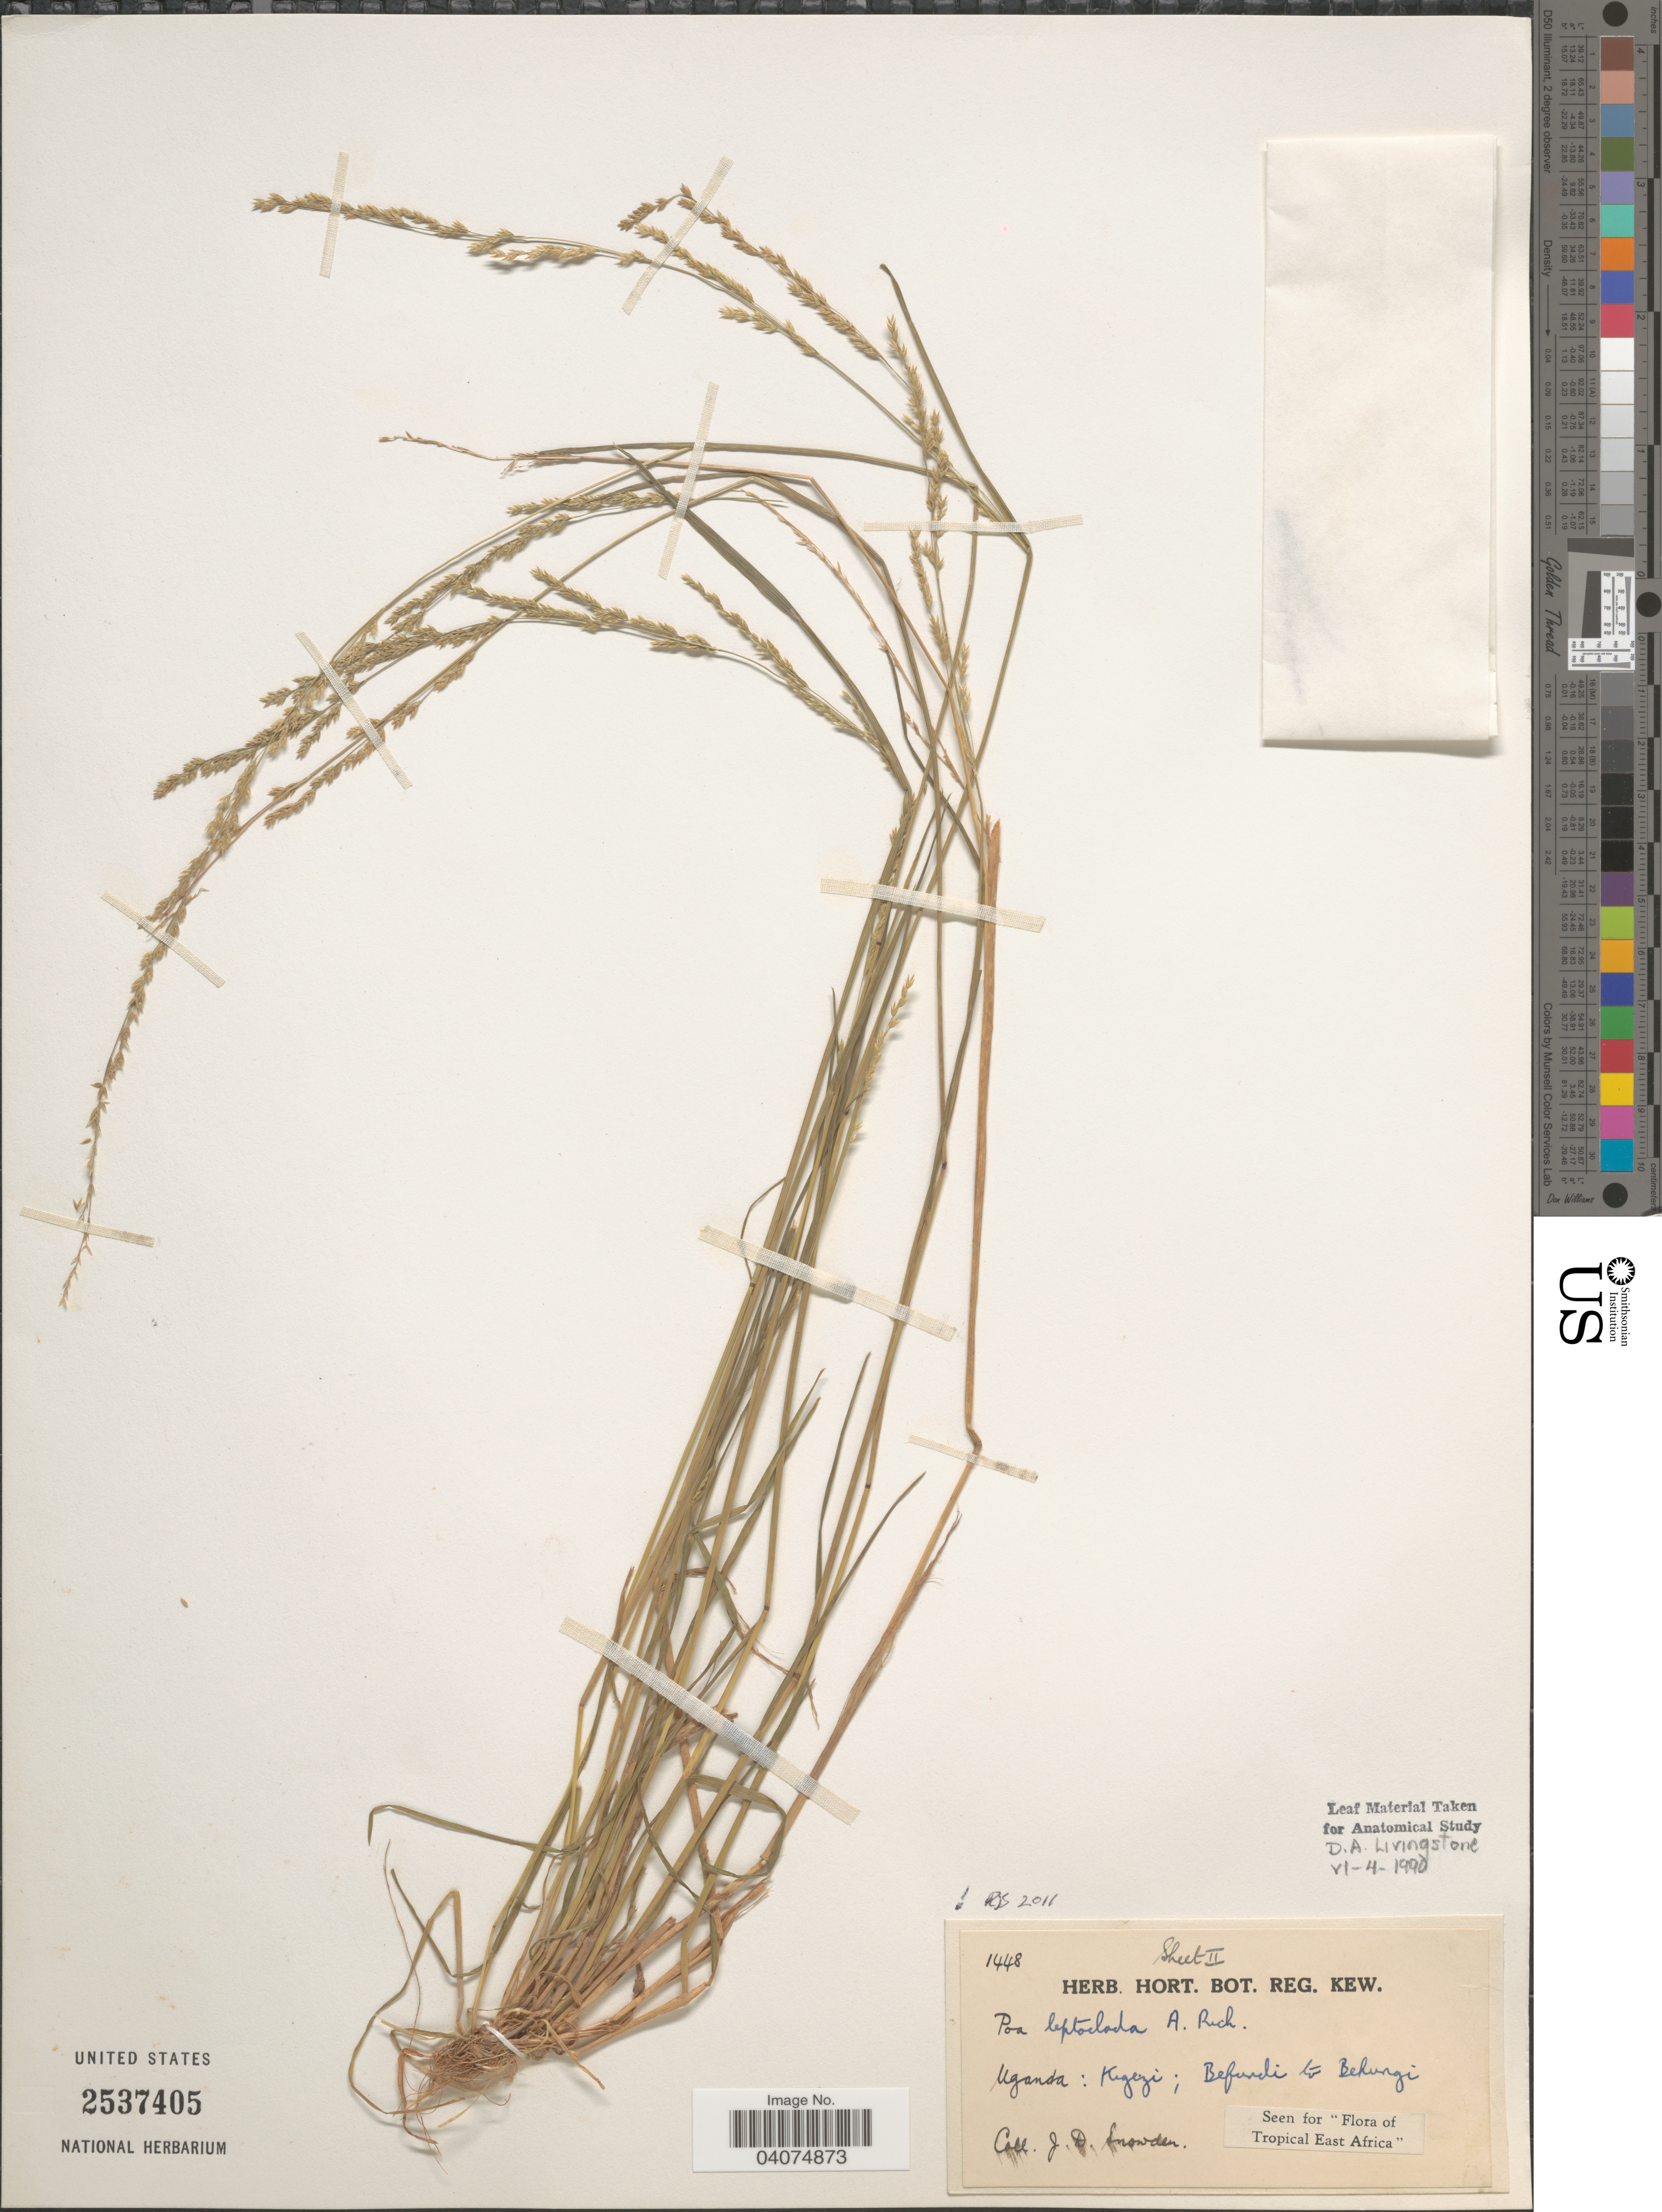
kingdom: Plantae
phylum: Tracheophyta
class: Liliopsida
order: Poales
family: Poaceae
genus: Poa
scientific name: Poa leptoclada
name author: Hochst. ex A. Rich.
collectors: J. Snowden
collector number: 1448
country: Uganda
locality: Kigezi; Befundi to Behungi. Tropical East Africa. [unsure placement]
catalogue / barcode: US 2537405